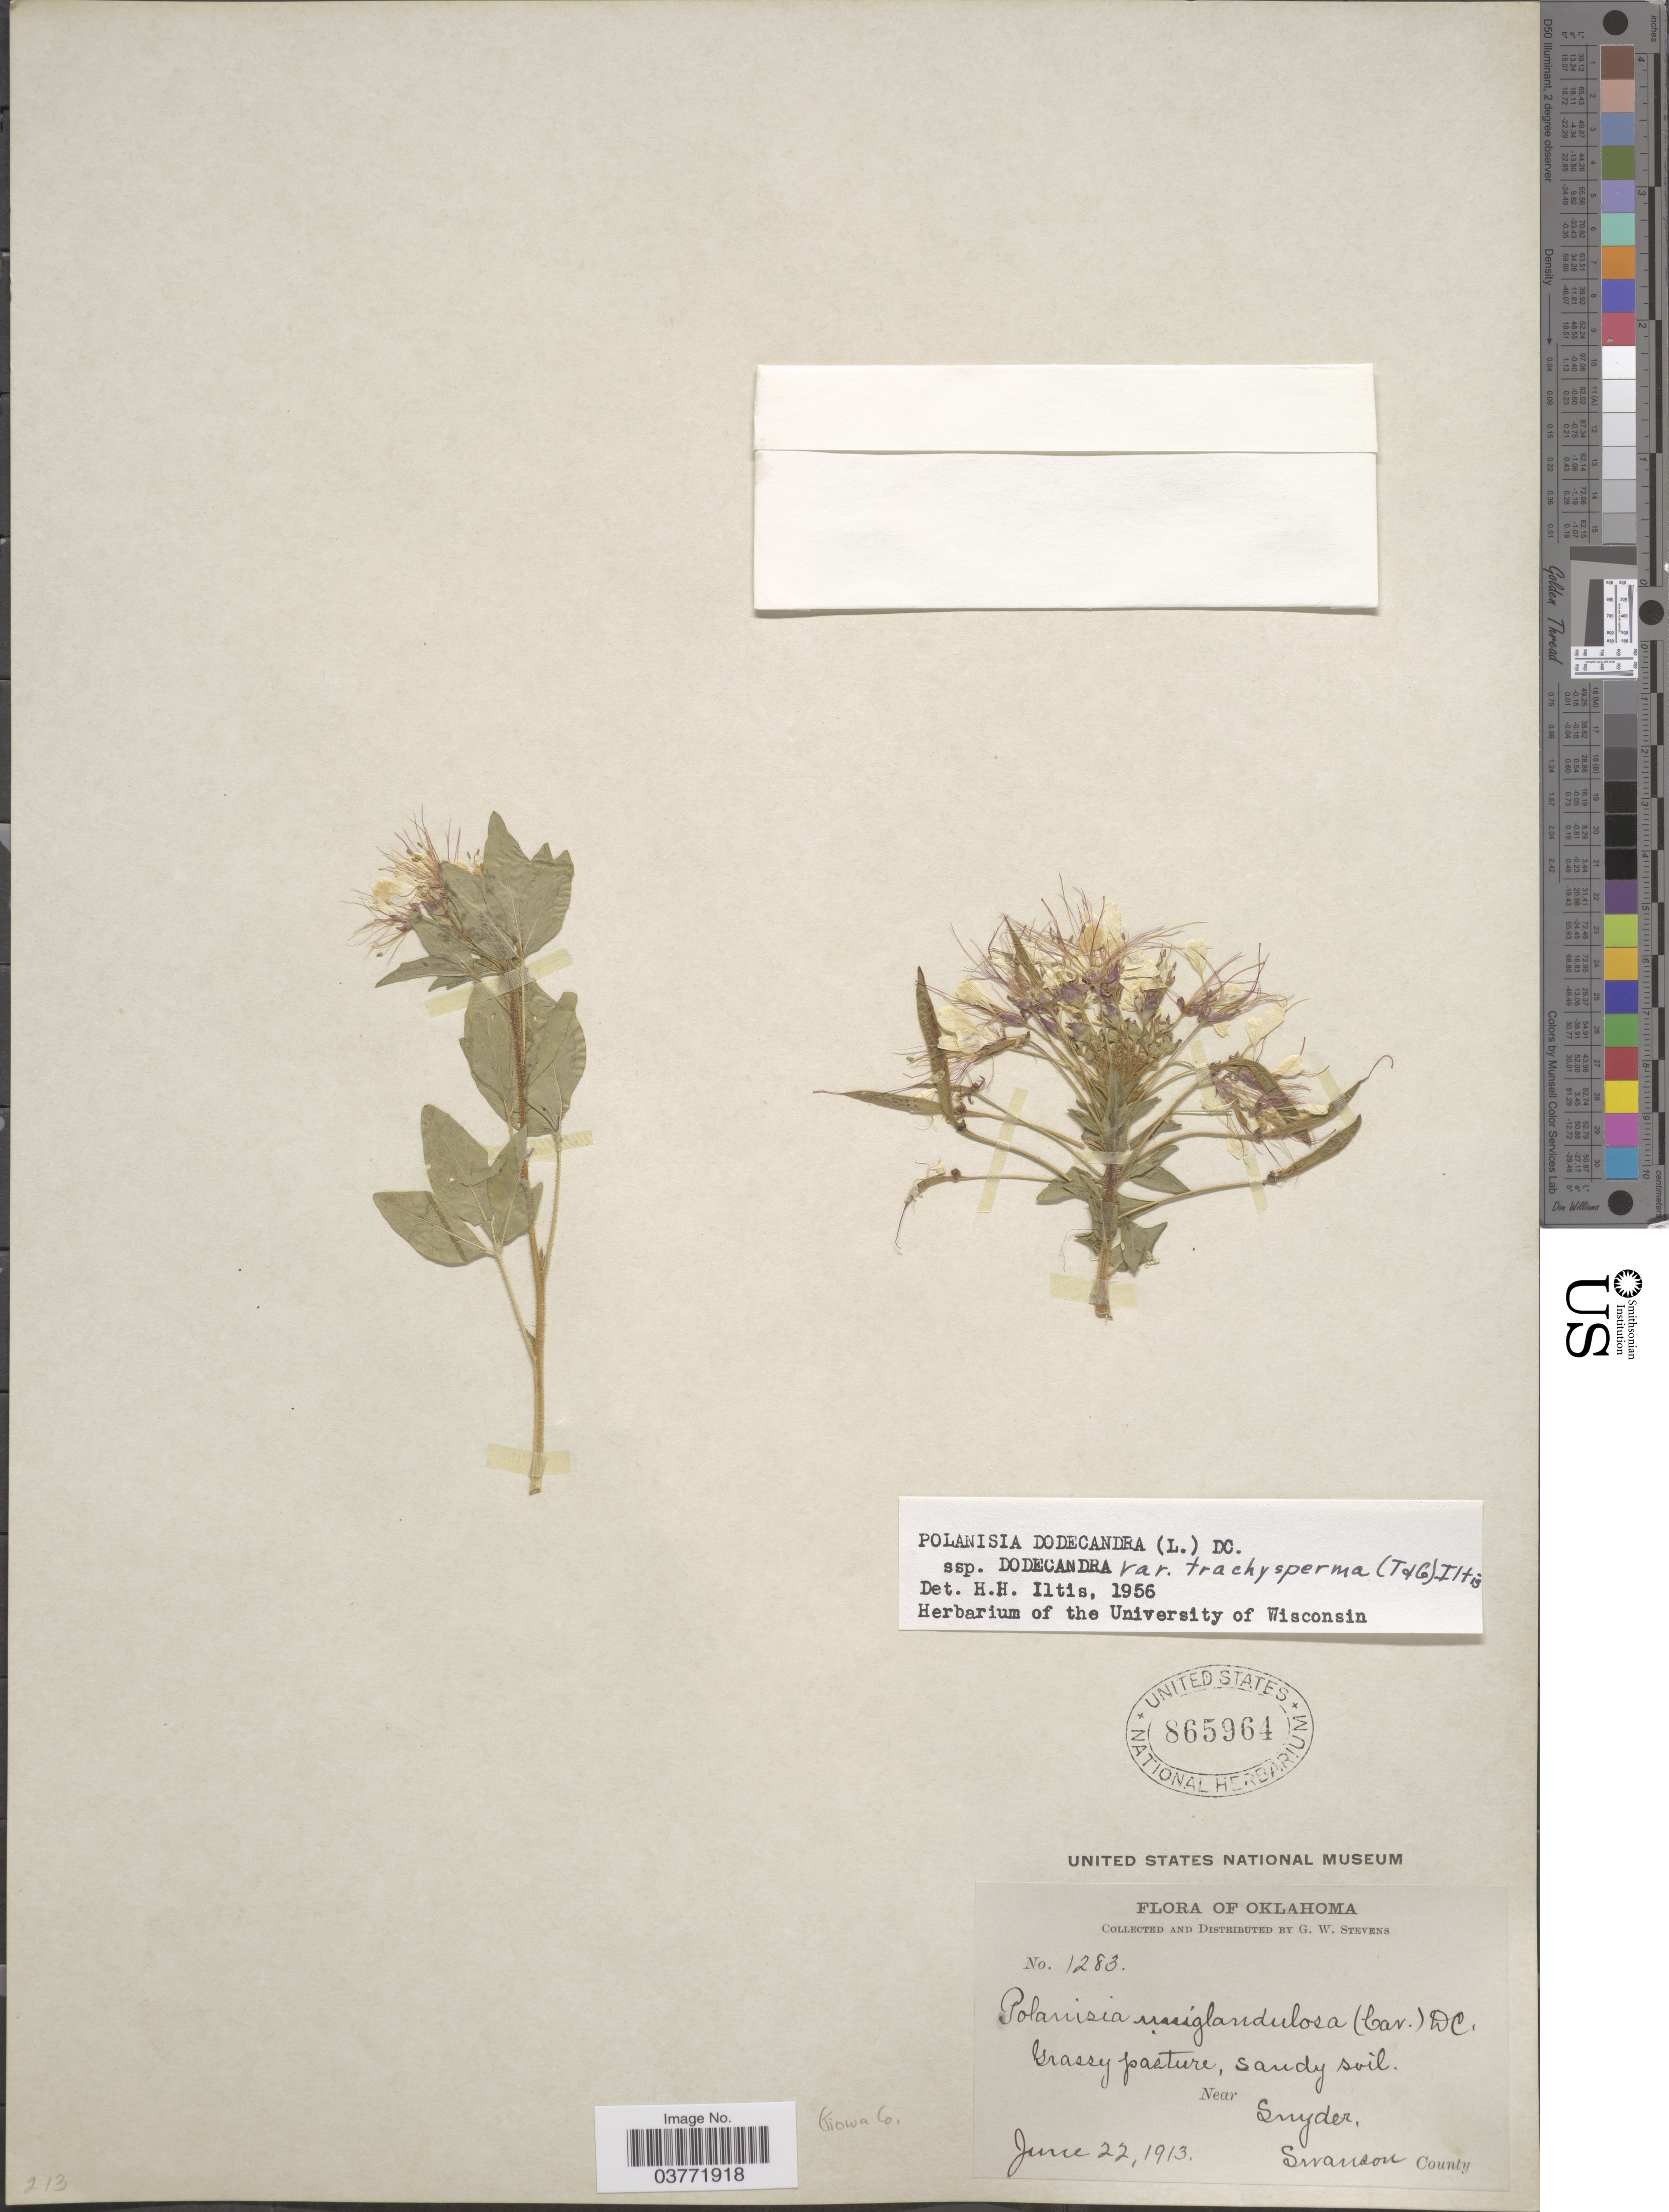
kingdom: Plantae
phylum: Tracheophyta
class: Magnoliopsida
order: Brassicales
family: Cleomaceae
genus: Polanisia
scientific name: Polanisia trachysperma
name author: Torr. & A. Gray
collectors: G. W. Stevens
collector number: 1283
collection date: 1913-06-22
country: United States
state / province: Oklahoma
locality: Near Snyder. Swanson County. Giowa Co.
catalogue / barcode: US 865964